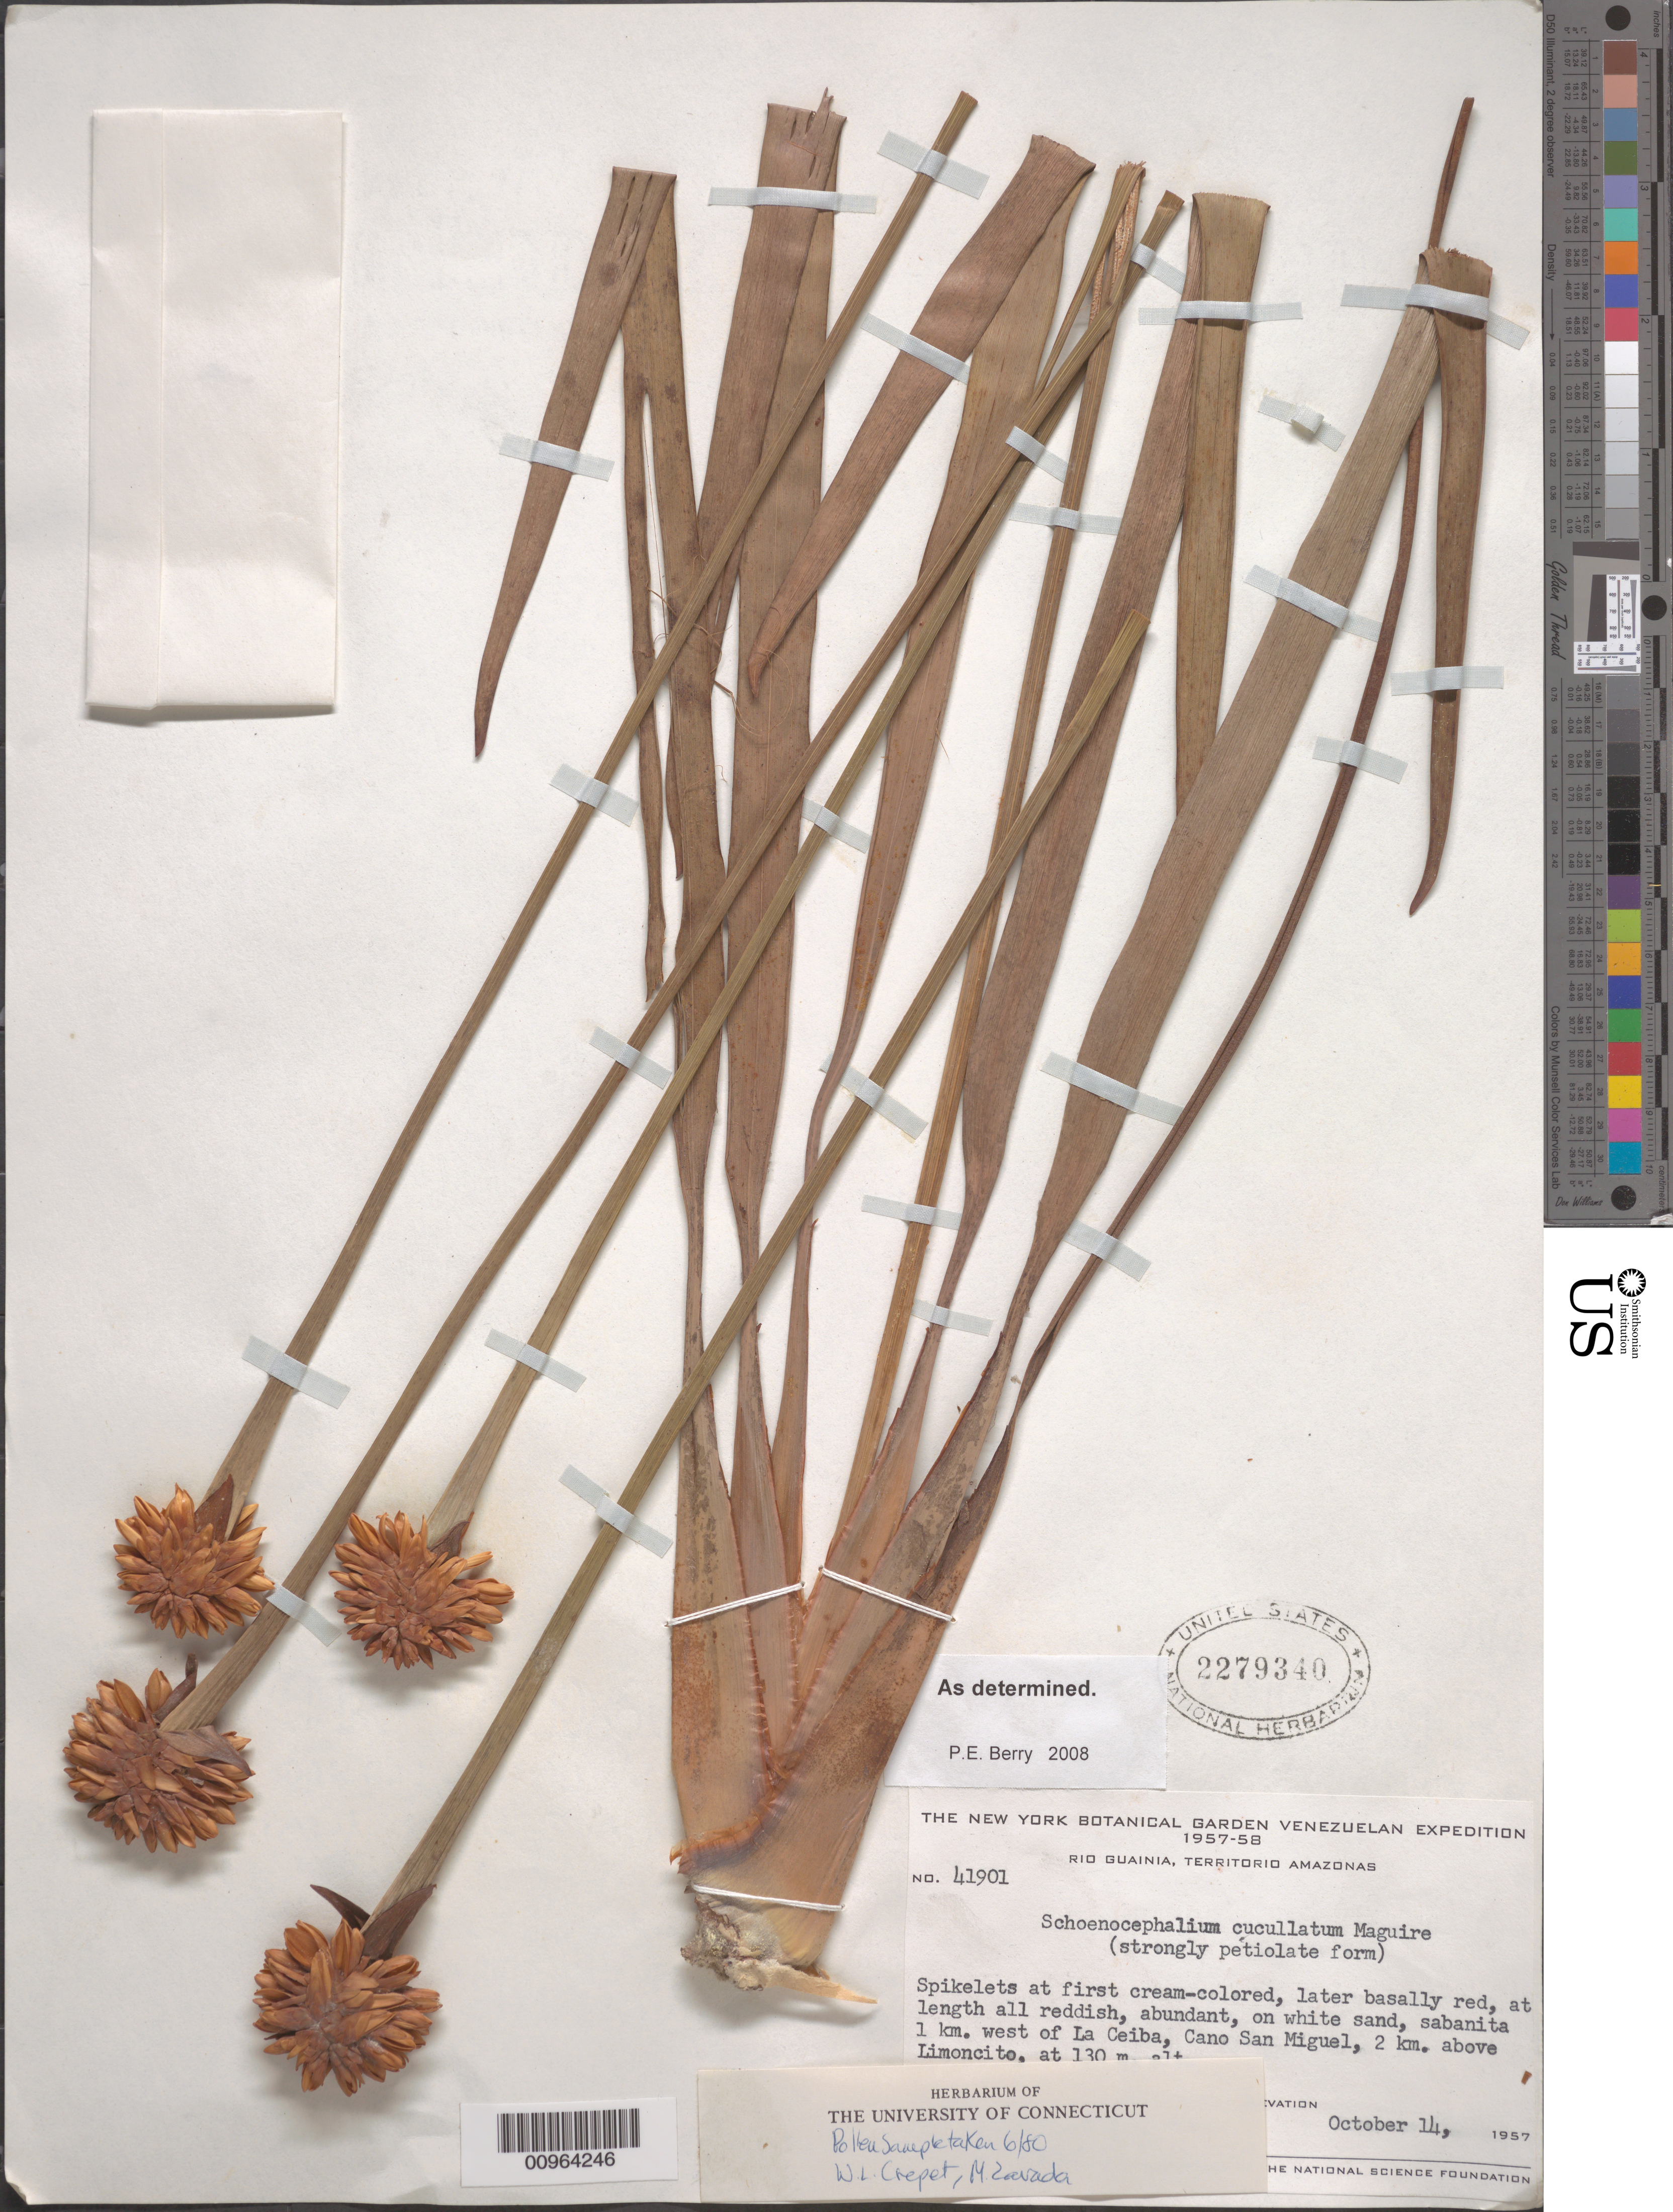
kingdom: Plantae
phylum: Tracheophyta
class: Liliopsida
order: Poales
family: Rapateaceae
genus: Schoenocephalium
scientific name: Schoenocephalium cucullatum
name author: Maguire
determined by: Berry, P. E., (WIS), University of Wisconsin - Madison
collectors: B. Maguire, J. J. Wurdack & W. Keith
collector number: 41901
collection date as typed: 14-Oct-57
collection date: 1957-10-14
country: Venezuela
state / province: Amazonas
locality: Cano San Miguel, 2 km above Limoncito, 1 km west of La Ceiba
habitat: White sand, sabanita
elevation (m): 130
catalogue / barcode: US 2279340